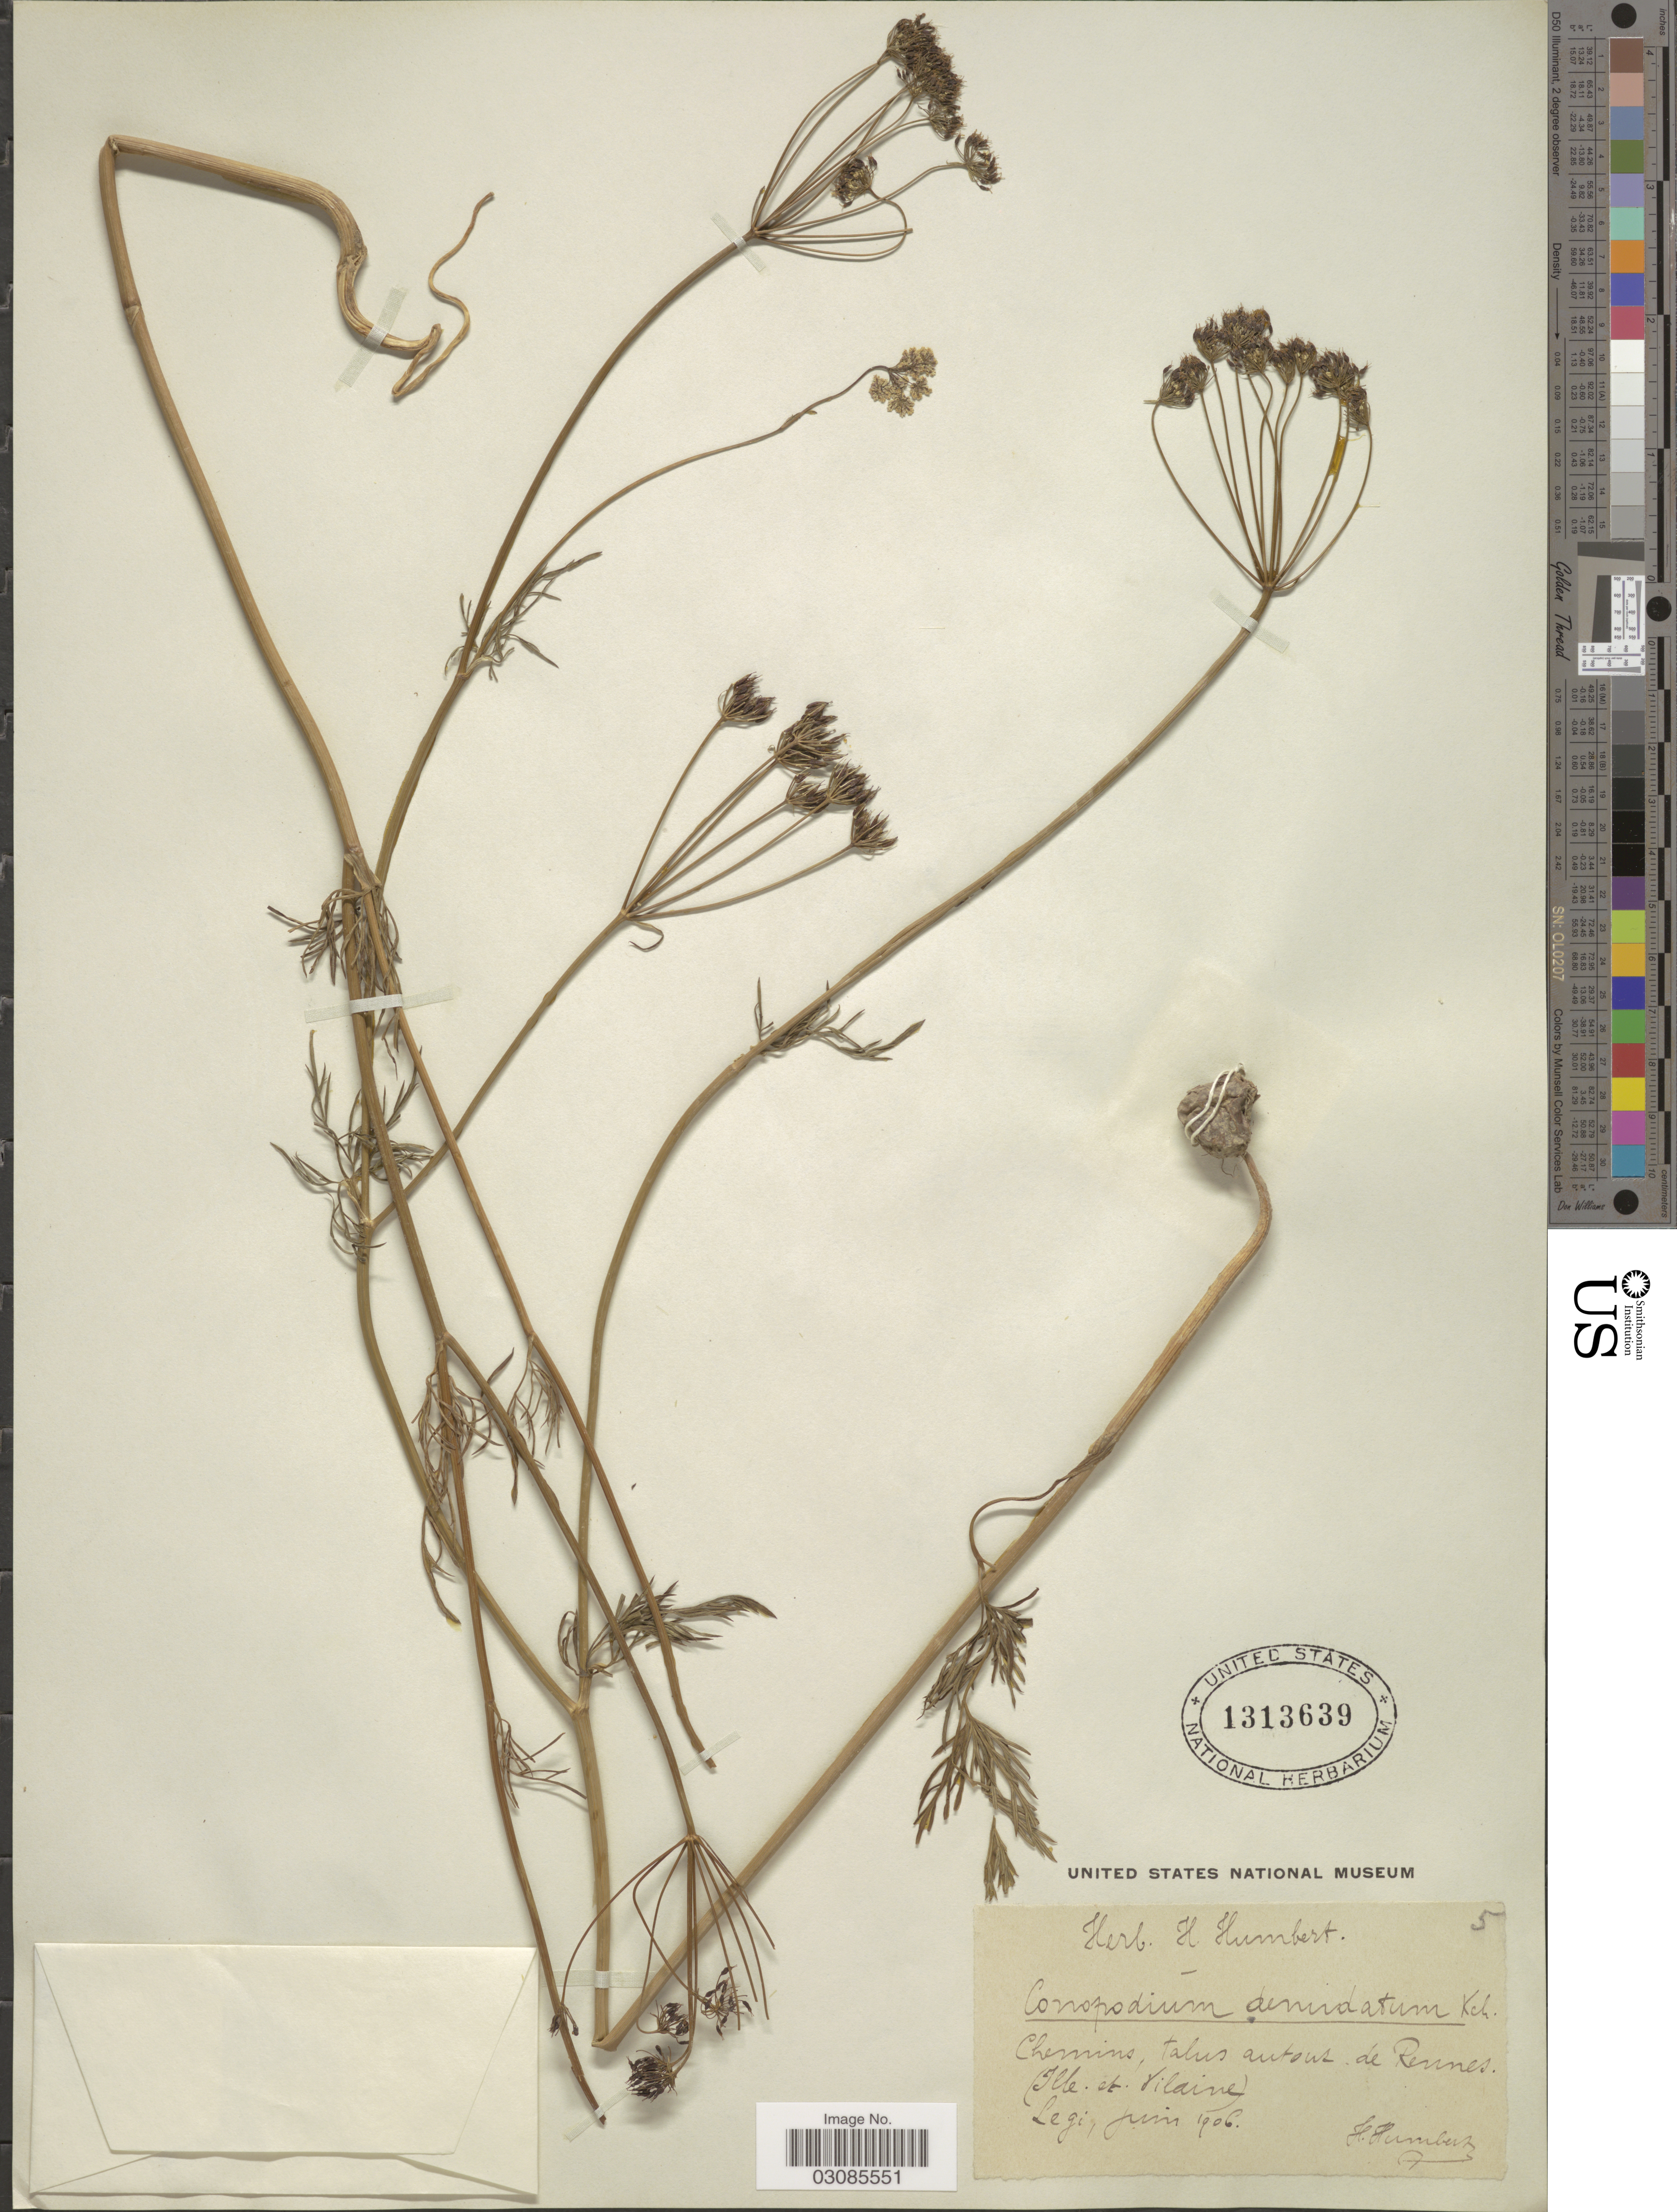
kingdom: Plantae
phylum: Tracheophyta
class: Magnoliopsida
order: Apiales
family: Apiaceae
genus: Conopodium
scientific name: Conopodium denudatum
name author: (DC.) W.D.J. Koch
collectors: H. Humbert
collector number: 5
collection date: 1906-06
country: France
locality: Reunes. (Ille et Vilaine).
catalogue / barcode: US 1313639